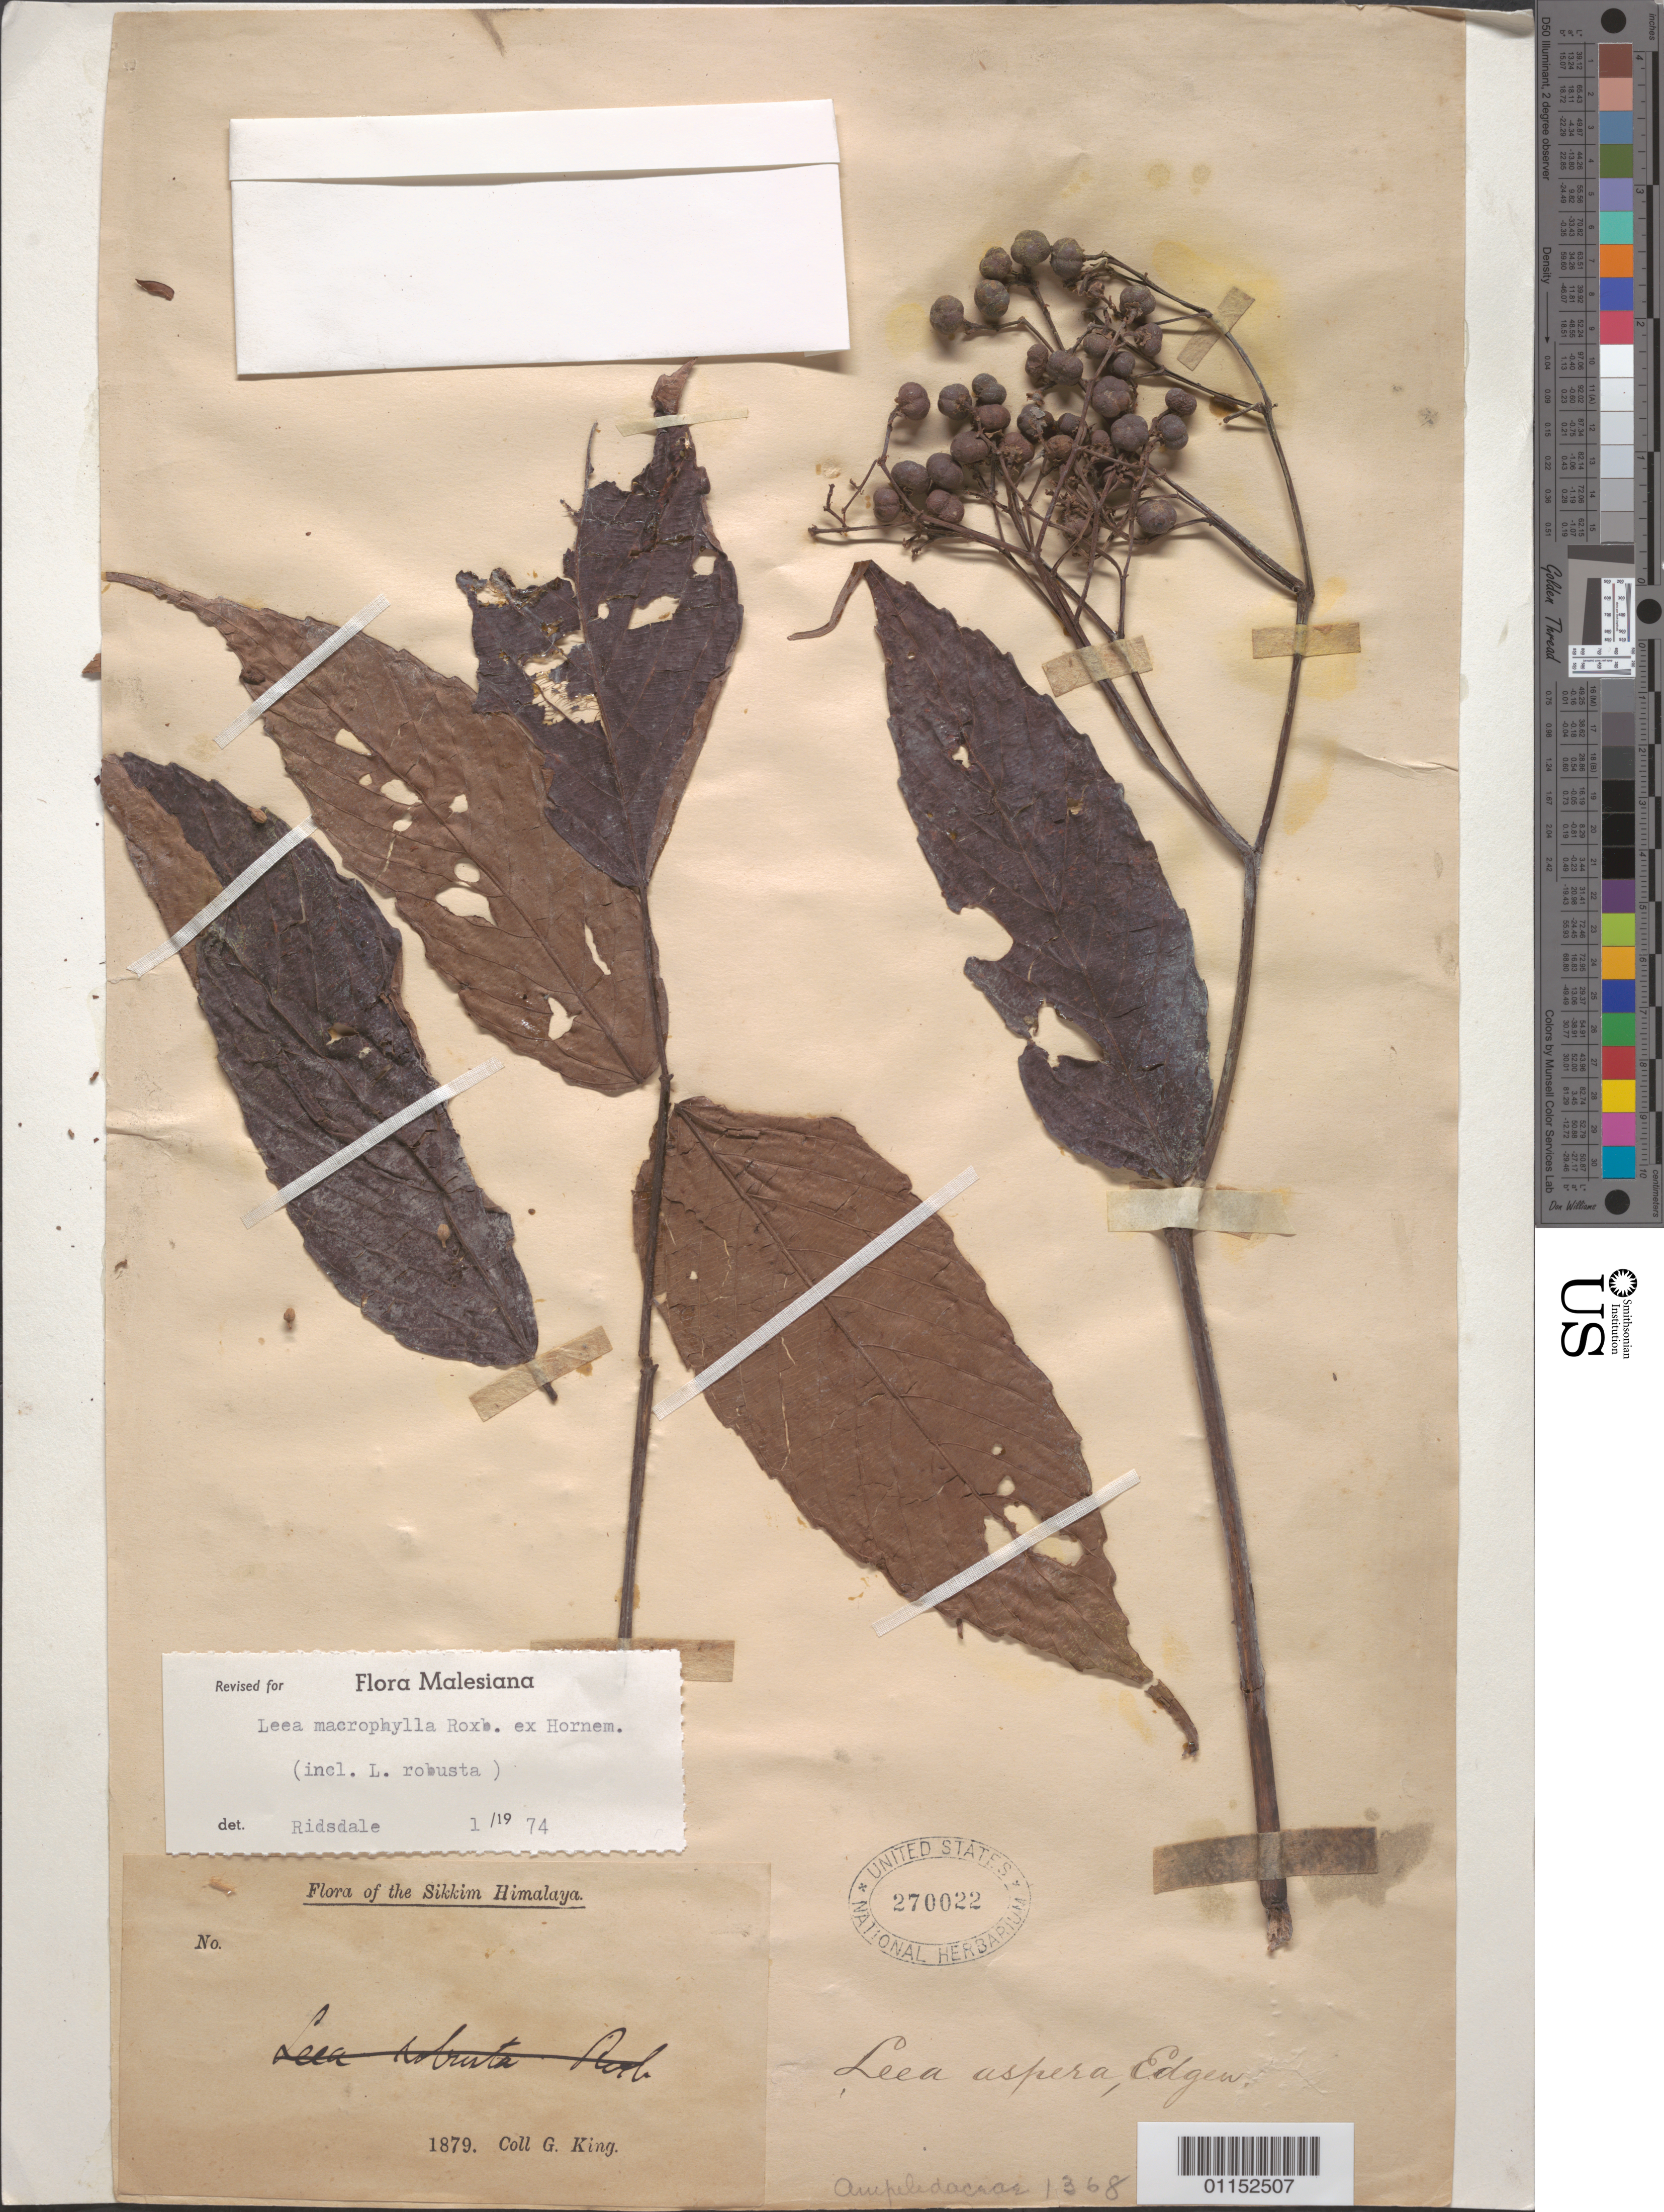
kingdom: Plantae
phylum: Tracheophyta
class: Magnoliopsida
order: Vitales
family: Vitaceae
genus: Leea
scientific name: Leea macrophylla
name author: Roxb. ex Hornem.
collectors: G. King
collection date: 1879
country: India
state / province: Sikkim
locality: Himalaya.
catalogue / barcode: US 270022